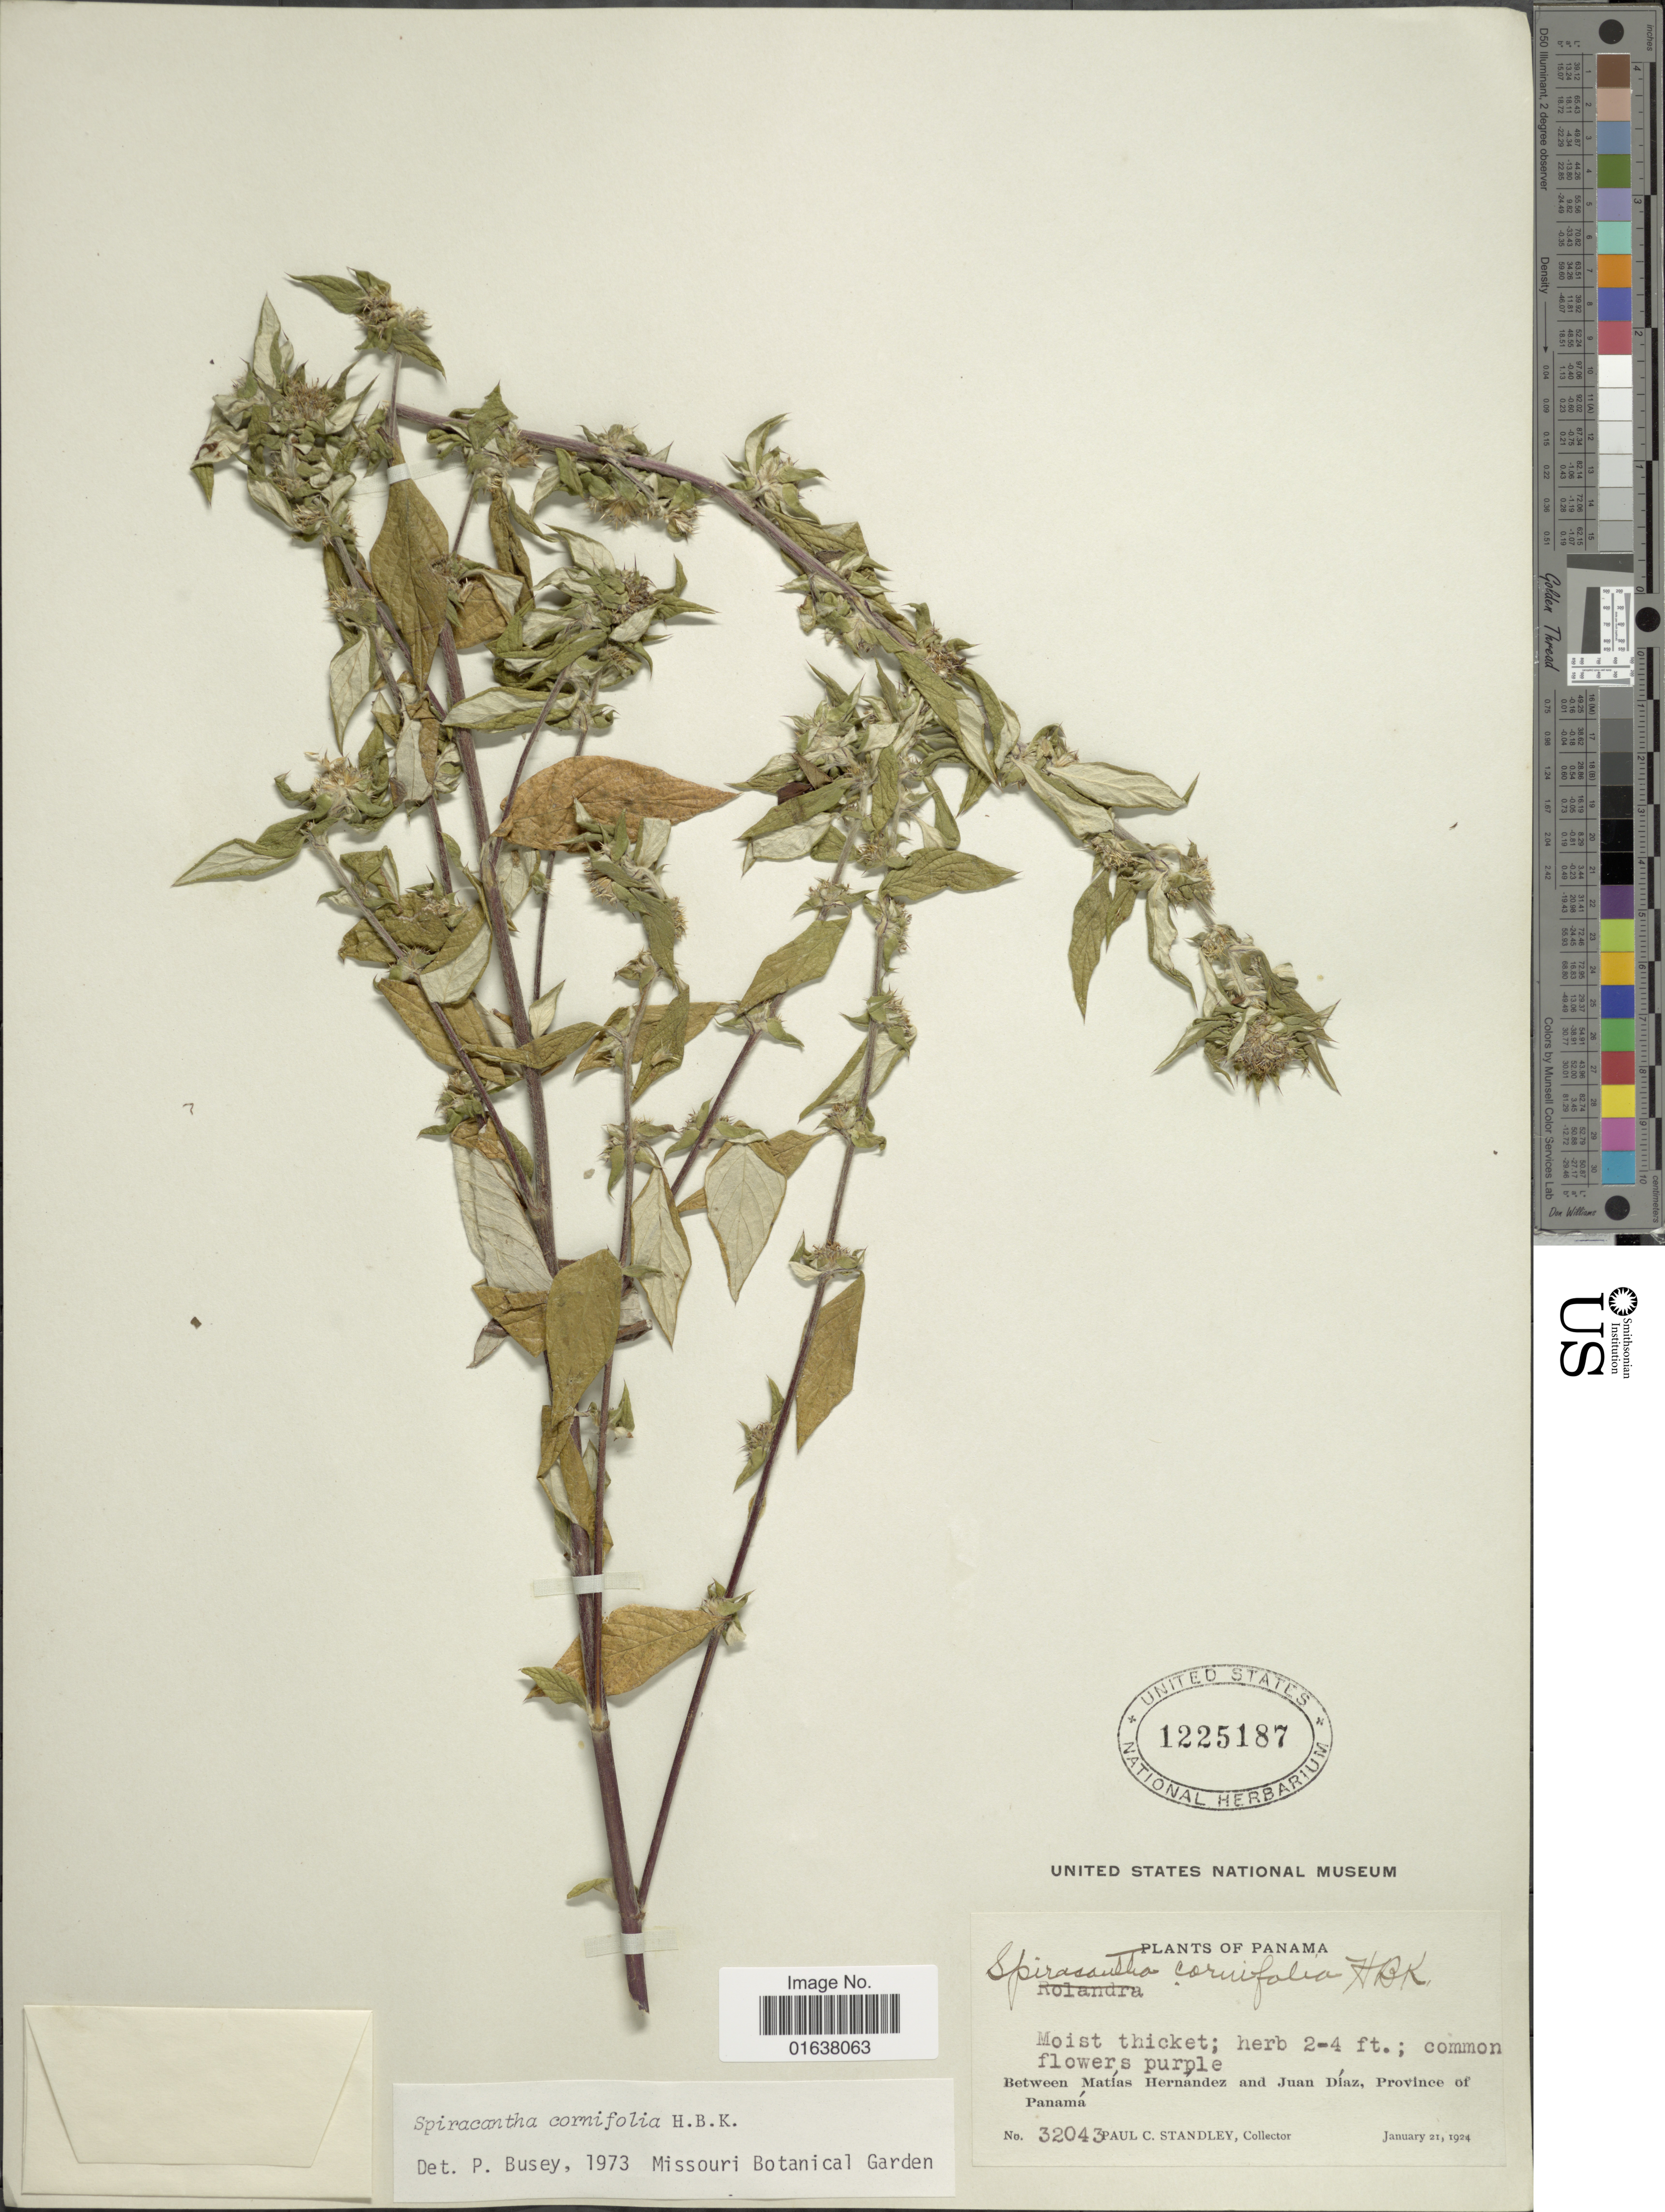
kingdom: Plantae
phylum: Tracheophyta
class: Magnoliopsida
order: Asterales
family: Asteraceae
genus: Spiracantha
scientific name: Spiracantha cornifolia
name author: Kunth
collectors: P. C. Standley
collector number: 32043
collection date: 1924-01-21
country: Panama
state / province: Panamá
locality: Between Matias Hernandez and Juan Diaz, Province of Panama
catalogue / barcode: US 1225187